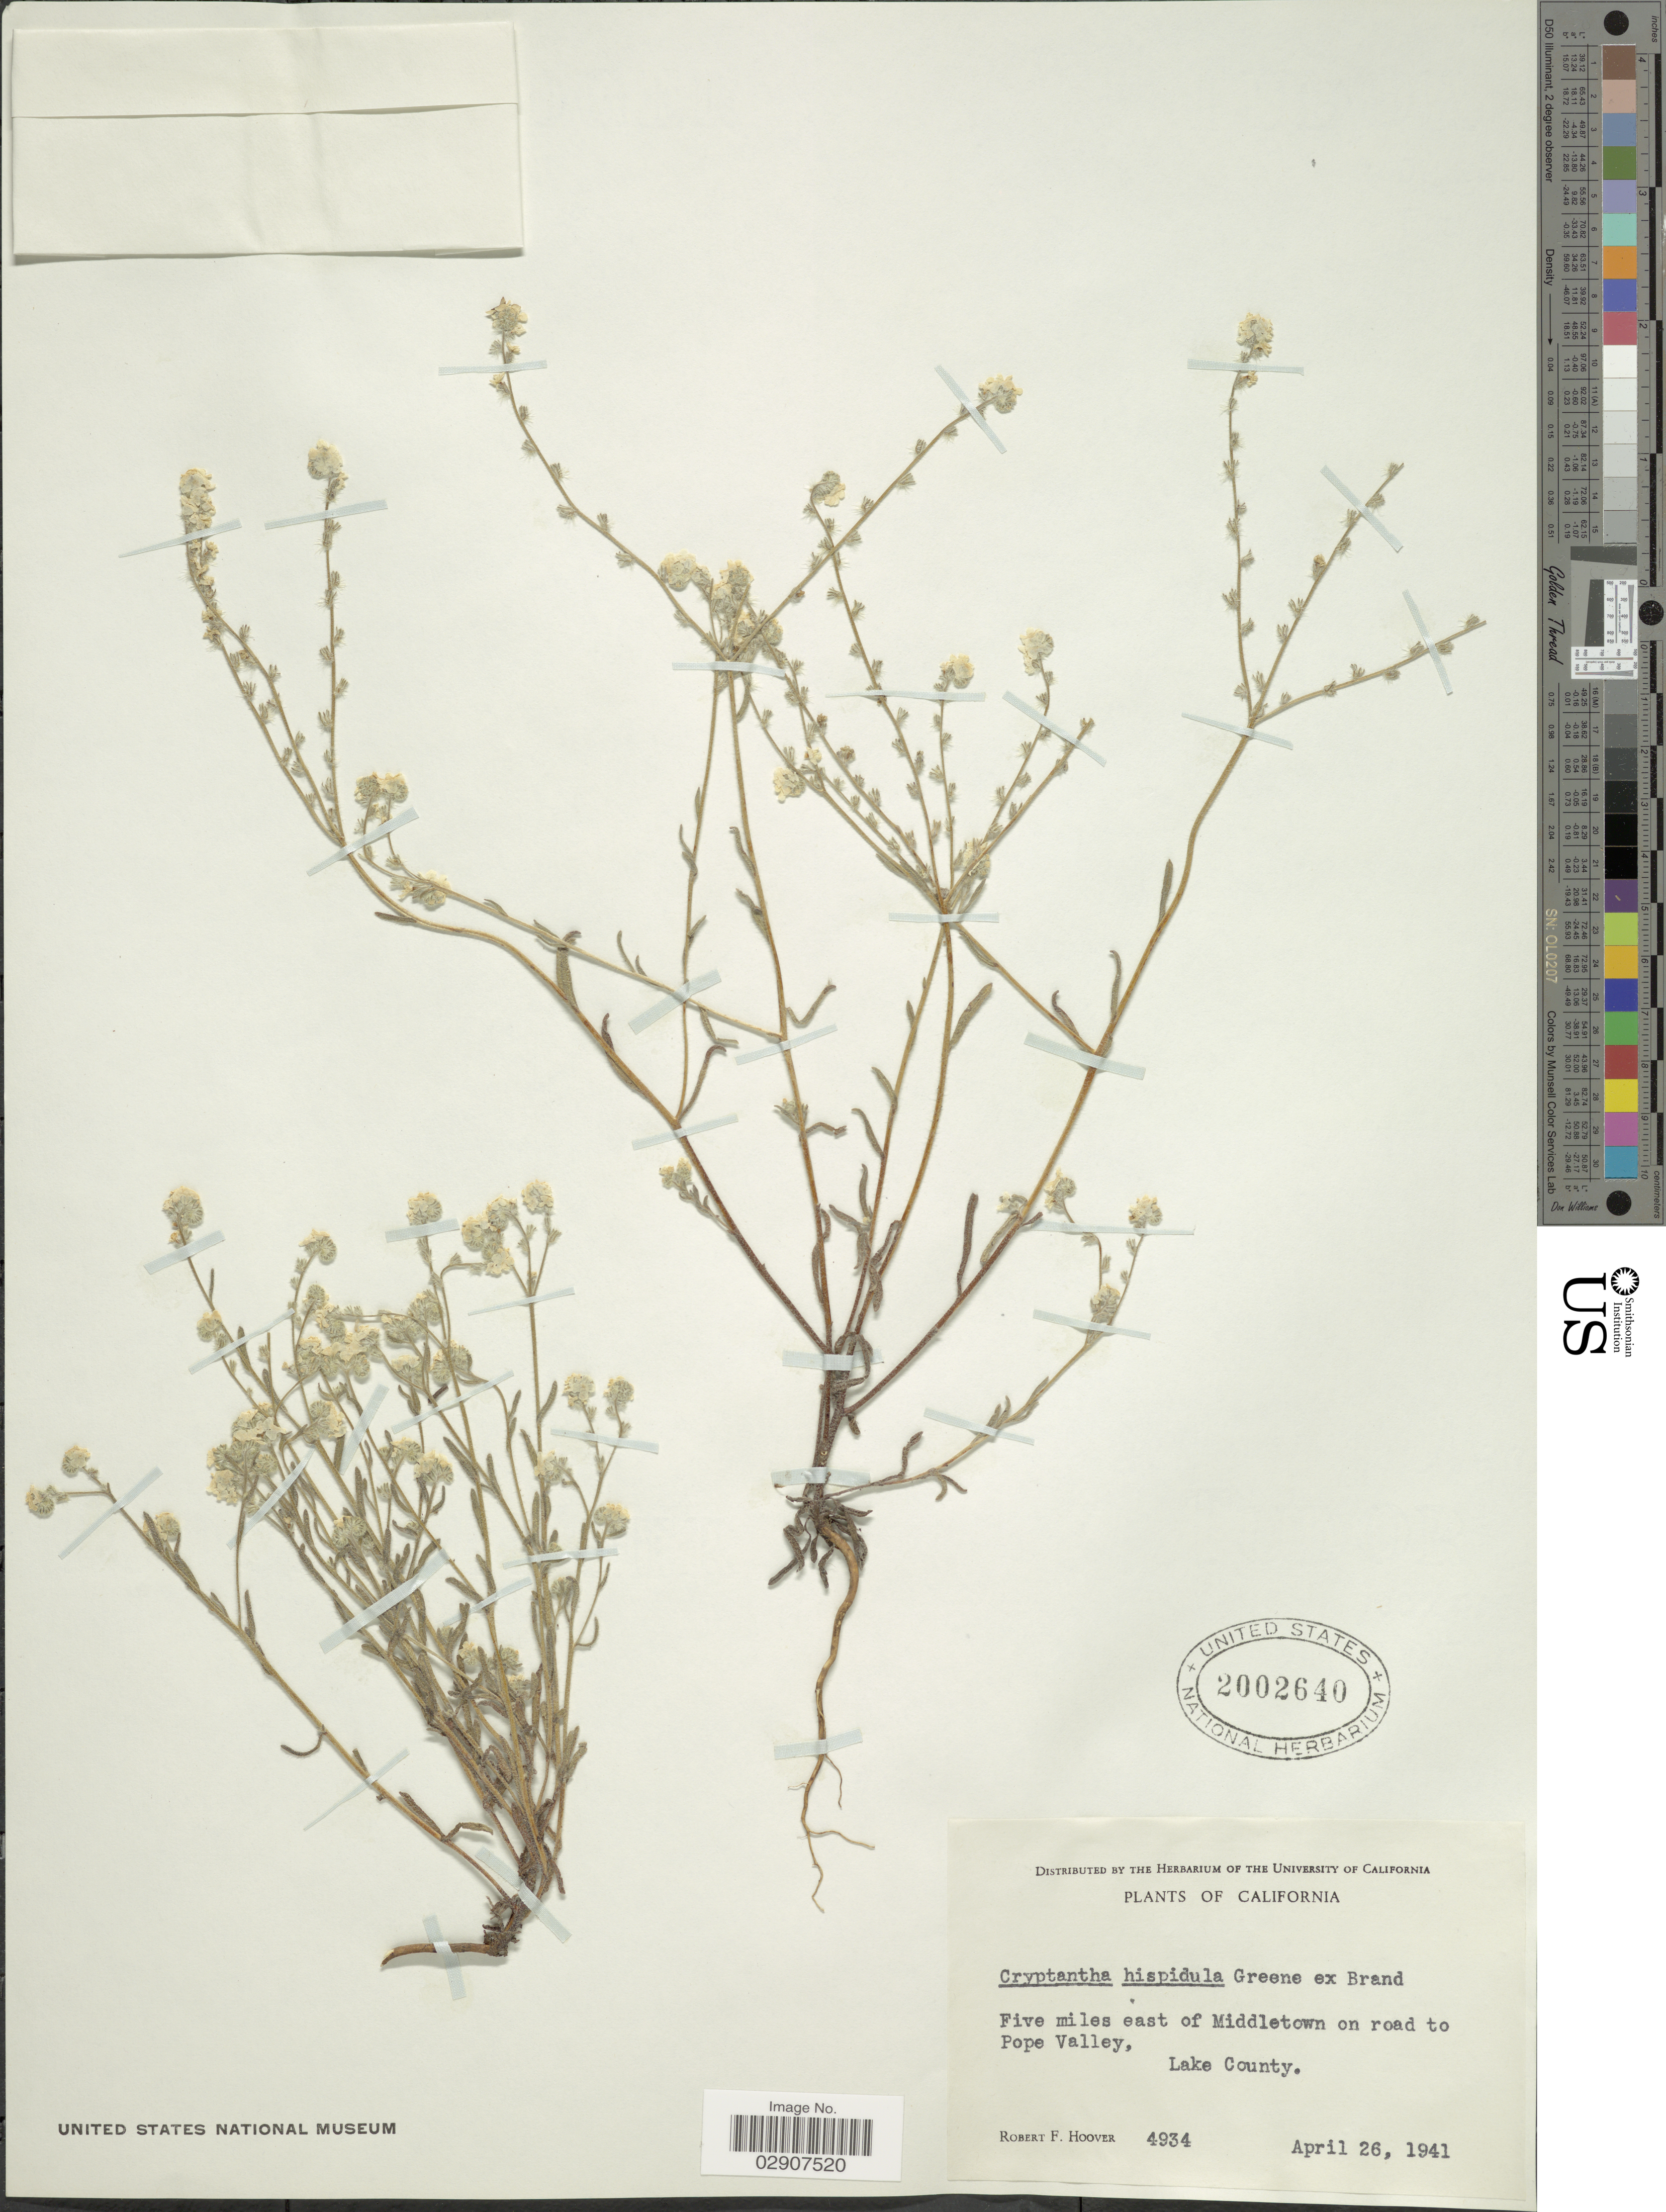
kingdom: Plantae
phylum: Tracheophyta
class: Magnoliopsida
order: Boraginales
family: Boraginaceae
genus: Cryptantha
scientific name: Cryptantha hispidula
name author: S.W. Greene ex Brand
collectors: R. F. Hoover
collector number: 4934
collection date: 1941-04-26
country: United States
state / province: California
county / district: Lake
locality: Five miles east of Middletown on road to Pope Valley, Lake County.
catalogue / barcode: US 2002640